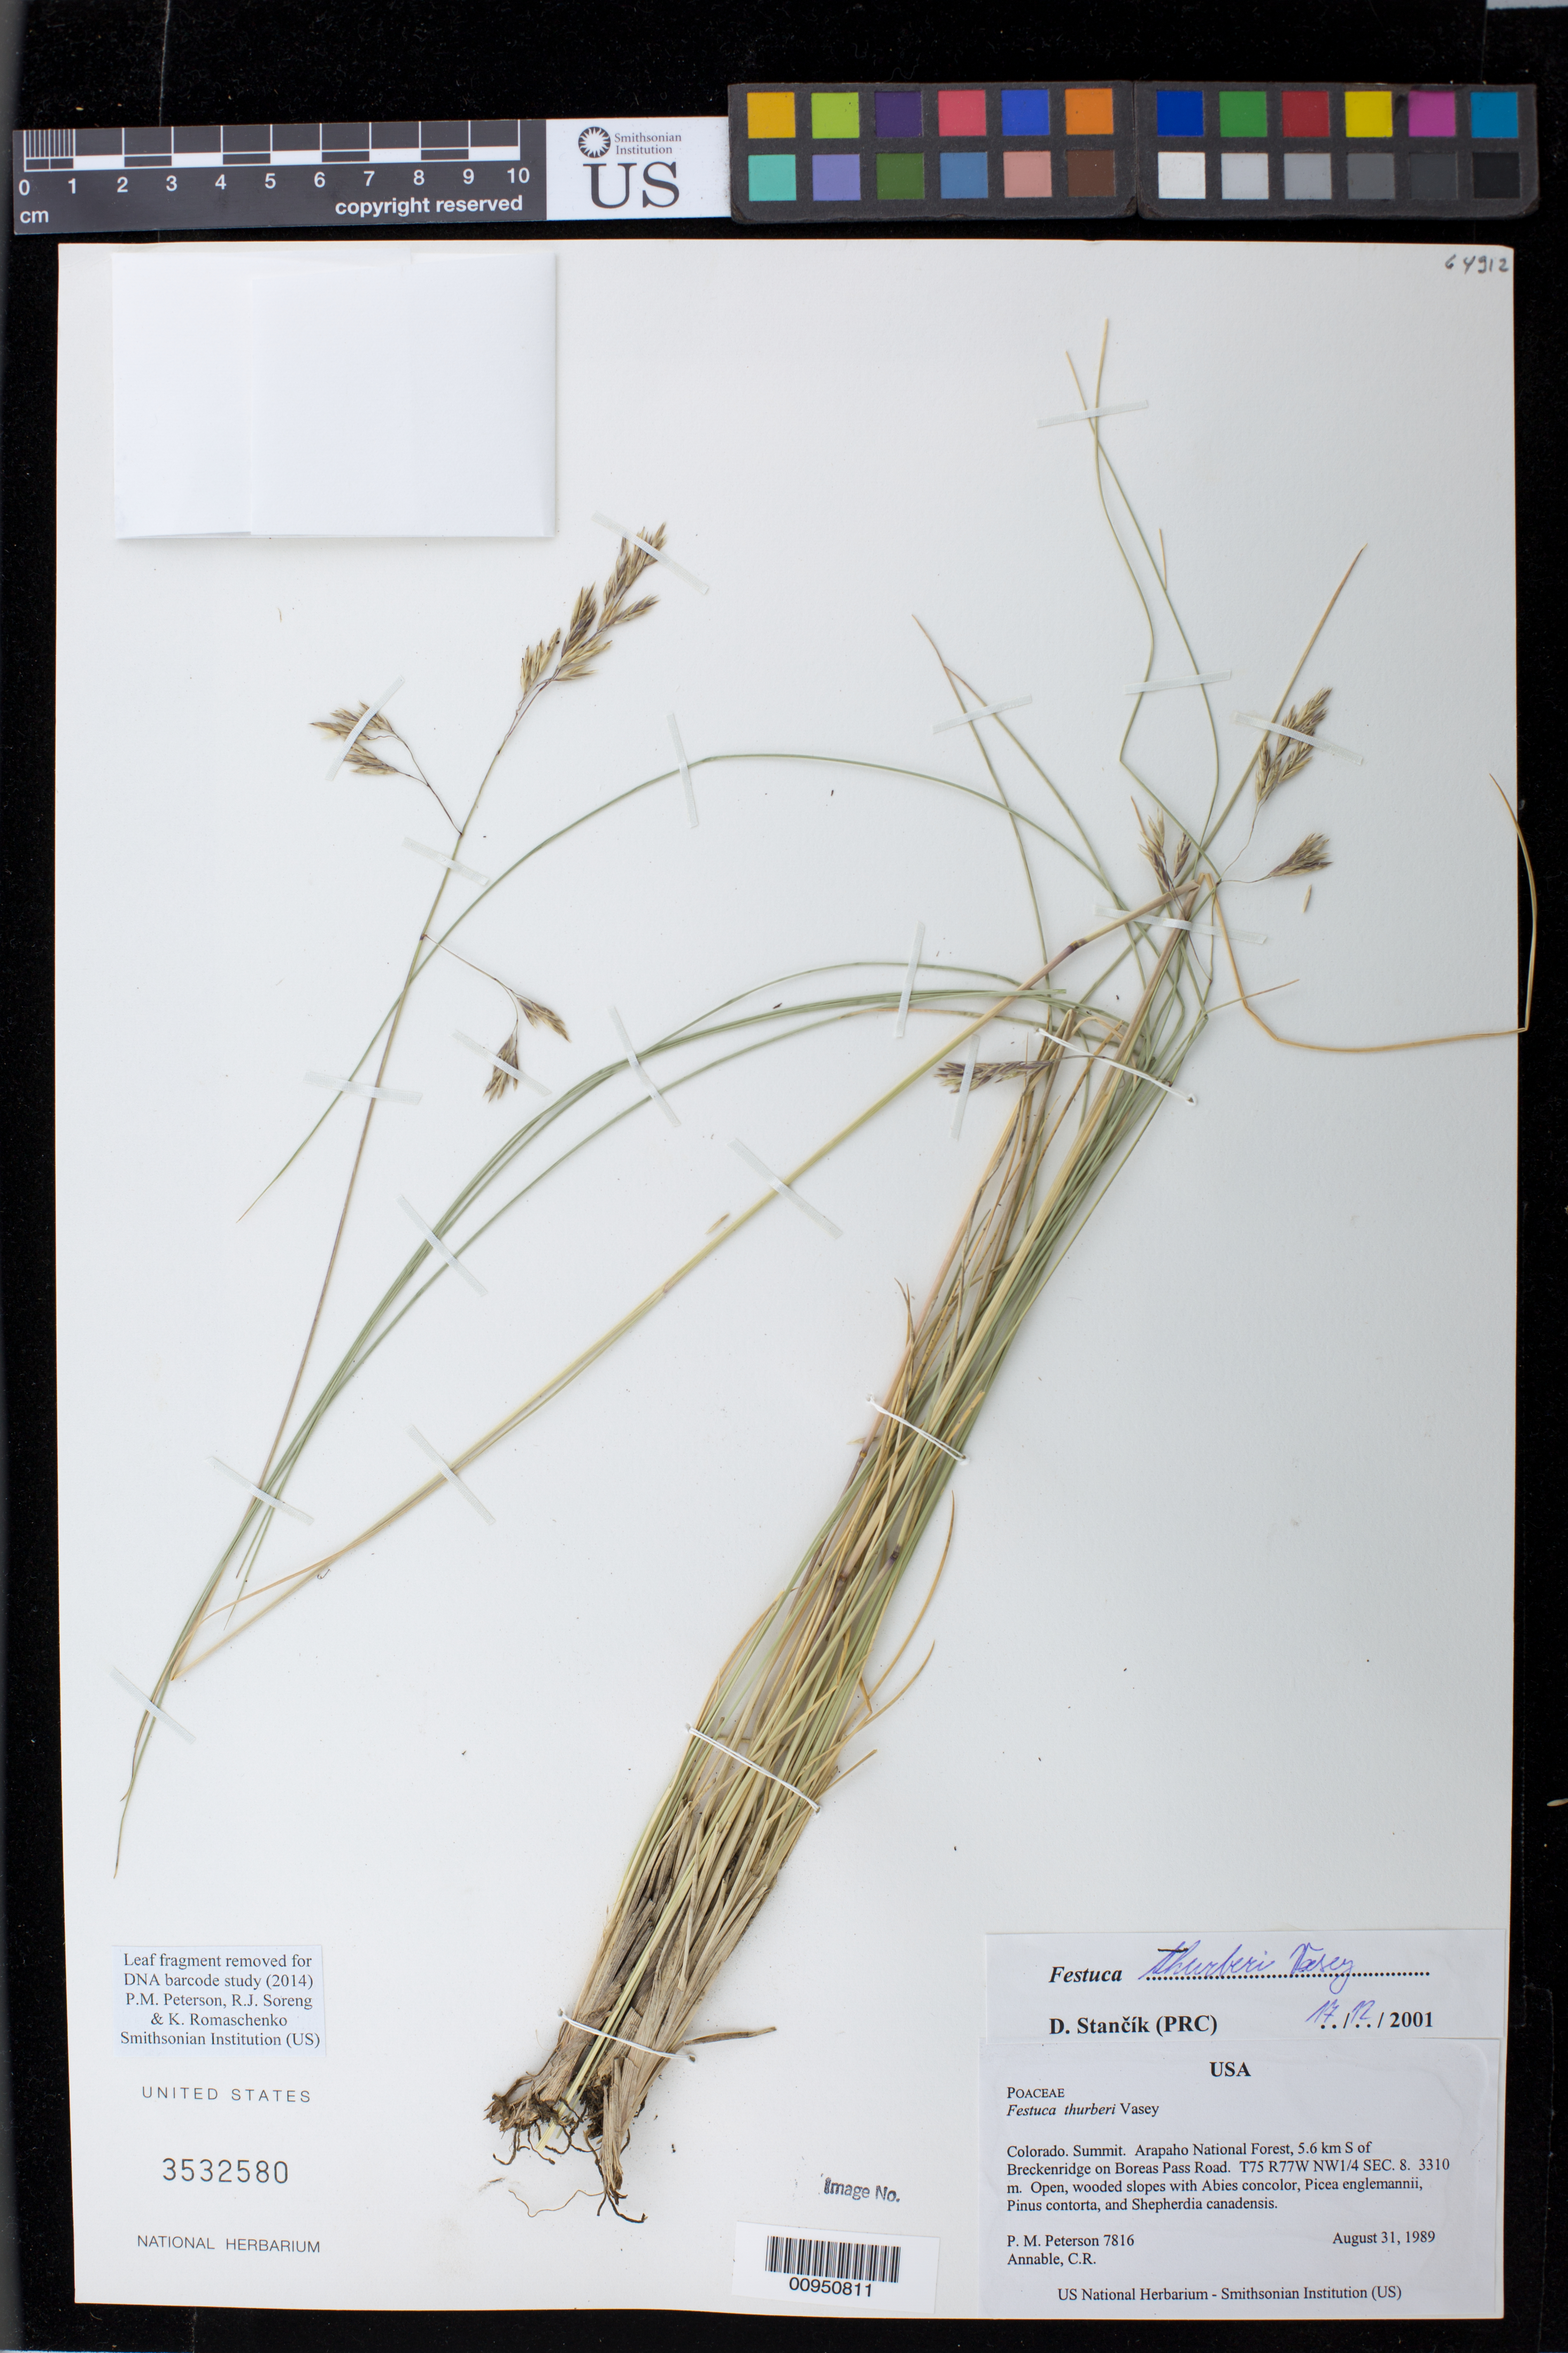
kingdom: Plantae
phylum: Tracheophyta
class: Liliopsida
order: Poales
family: Poaceae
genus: Festuca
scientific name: Festuca thurberi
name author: Vasey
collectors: P. M. Peterson & C. R. Annable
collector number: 07816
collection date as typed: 31 Aug 1989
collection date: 1989-08-31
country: United States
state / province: Colorado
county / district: Summit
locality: Arapaho National Forest, 5.6 km S of Breckenridge on Boreas Pass Road. T75 R77W NW1/4 SEC. 8.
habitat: Open, wooded slopes with Abies concolor, Picea englemannii, Pinus contorta, and Shepherdia canadensis.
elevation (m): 3310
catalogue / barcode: US 3532580